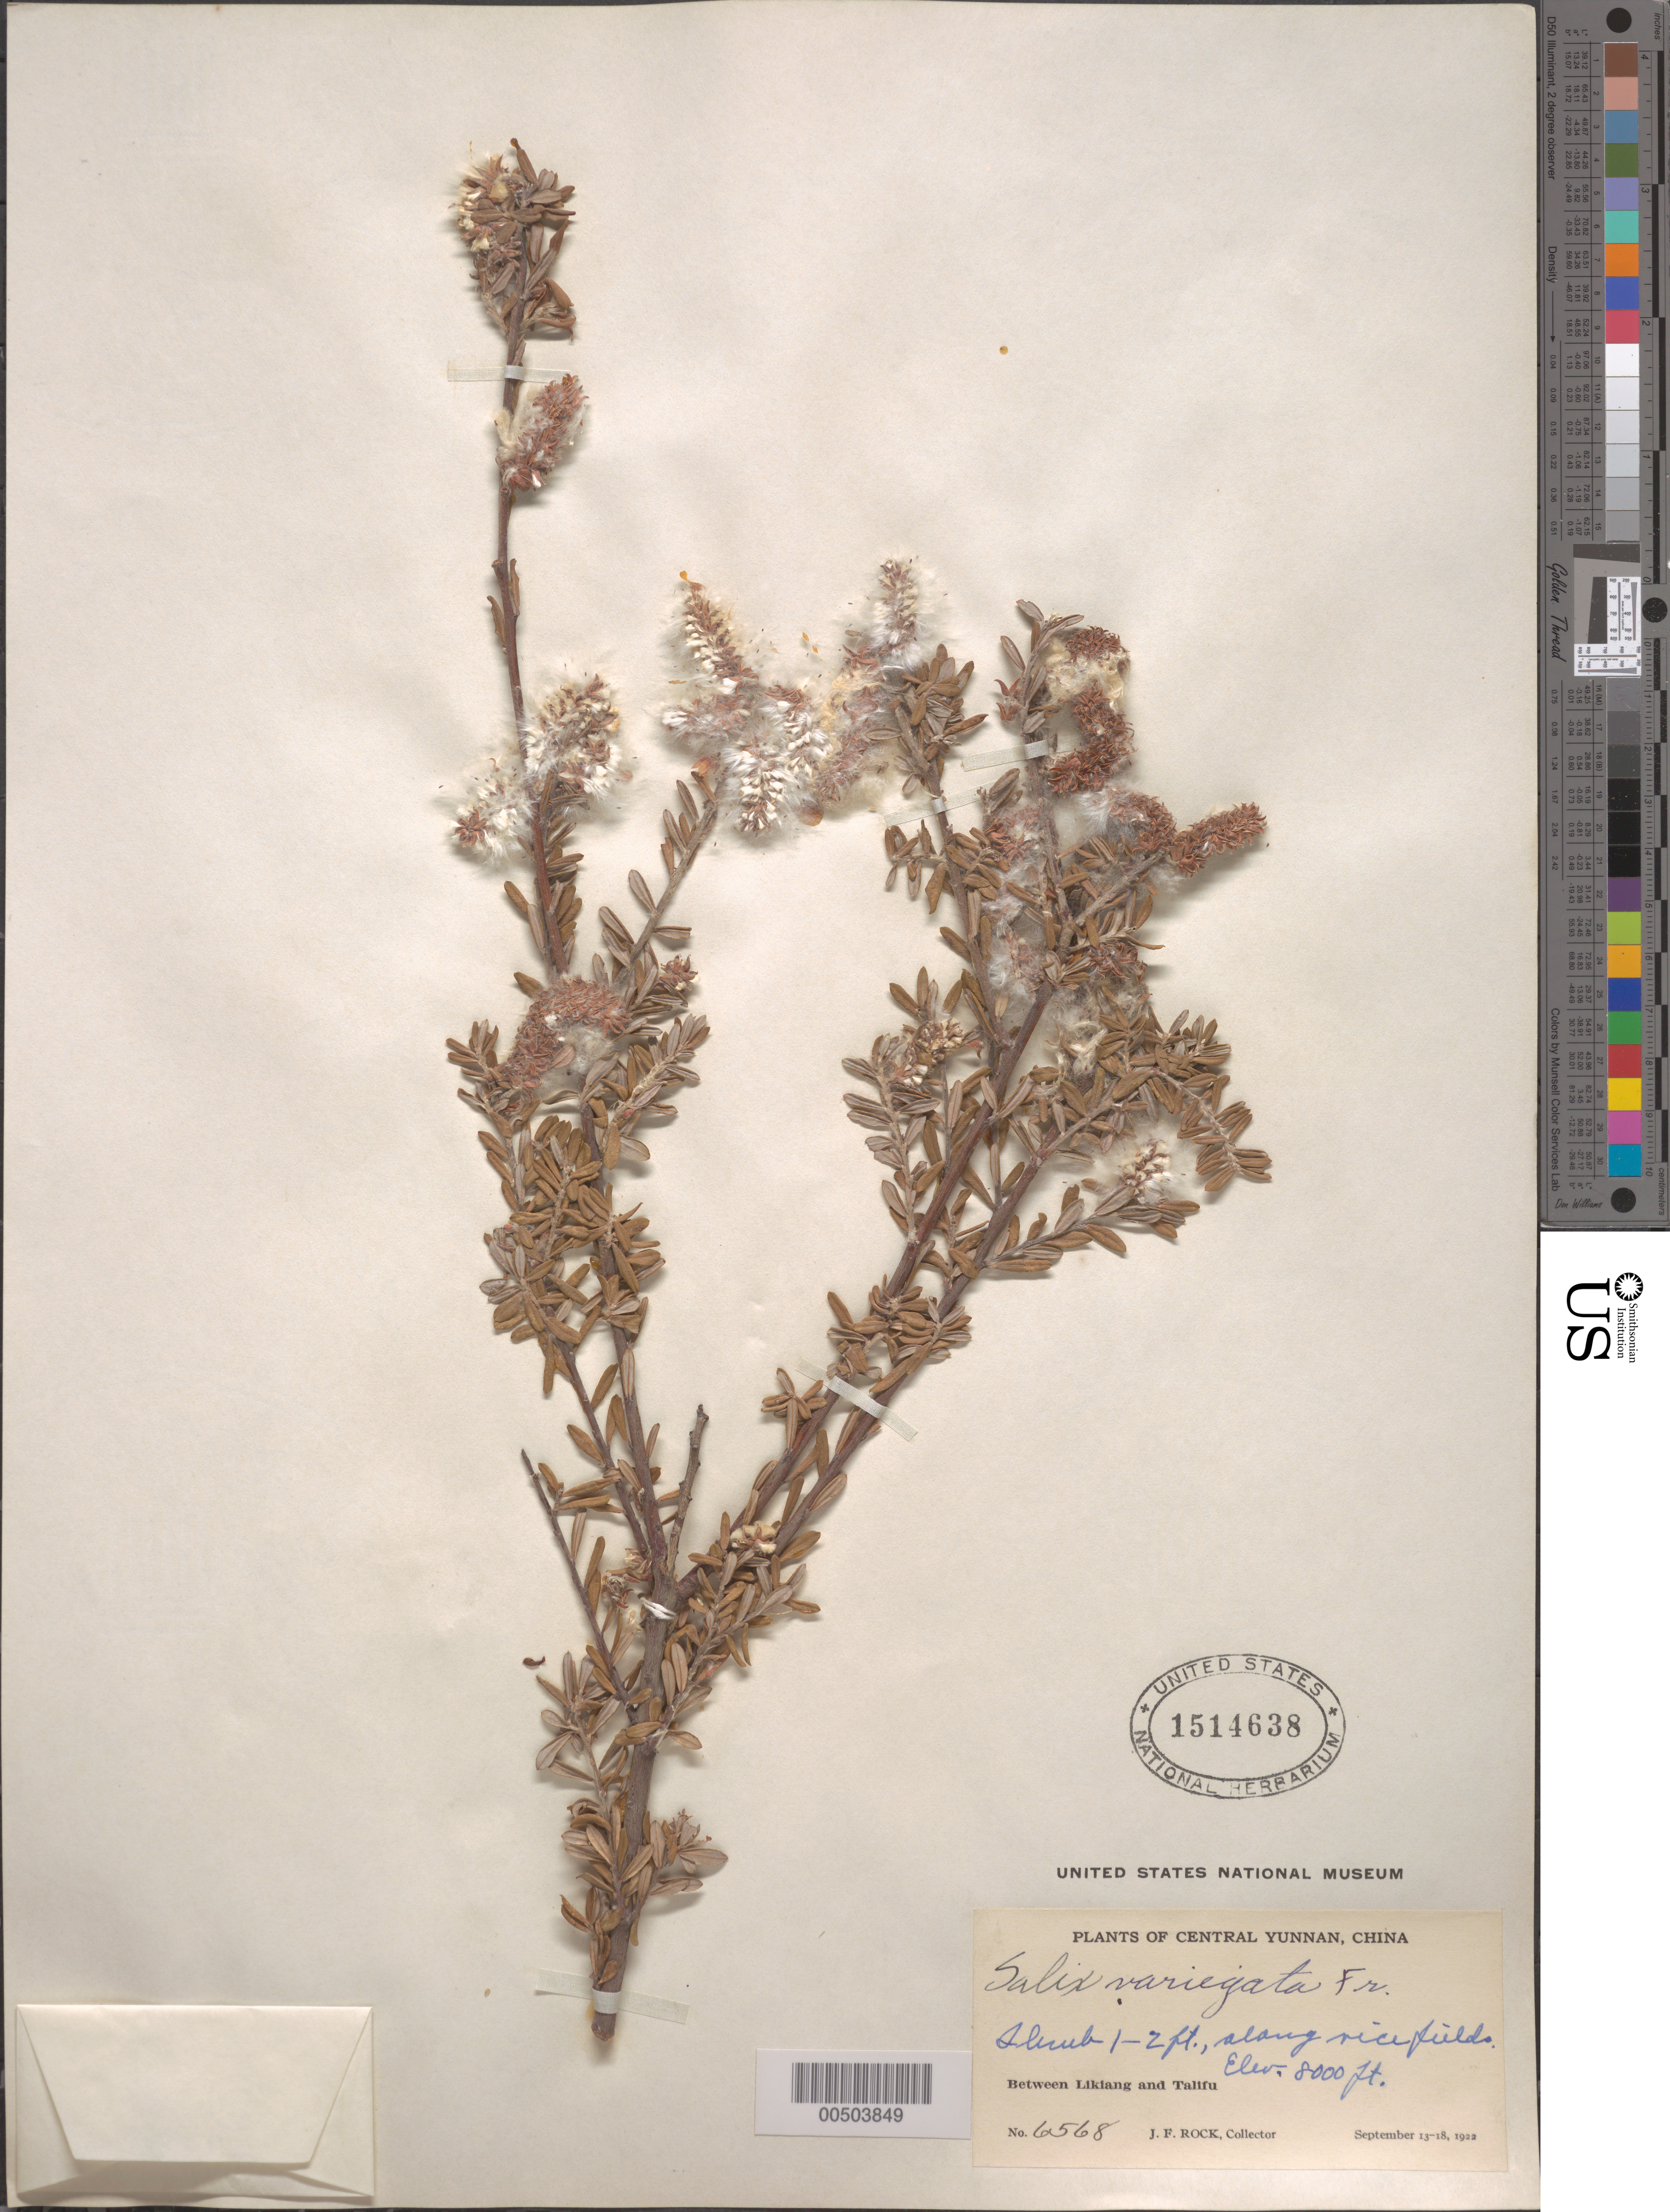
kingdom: Plantae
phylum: Tracheophyta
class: Magnoliopsida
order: Malpighiales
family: Salicaceae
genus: Salix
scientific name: Salix variegata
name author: Franch.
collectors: J. F. Rock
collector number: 6568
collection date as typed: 13 Sep 1922 to 18 Sep 1922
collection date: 1922-09-13/1922-09-18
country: China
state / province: Yunnan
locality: Between Likiang and Talifu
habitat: Shrub 1-2 ft., along ricefield.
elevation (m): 2438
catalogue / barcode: US 1514638